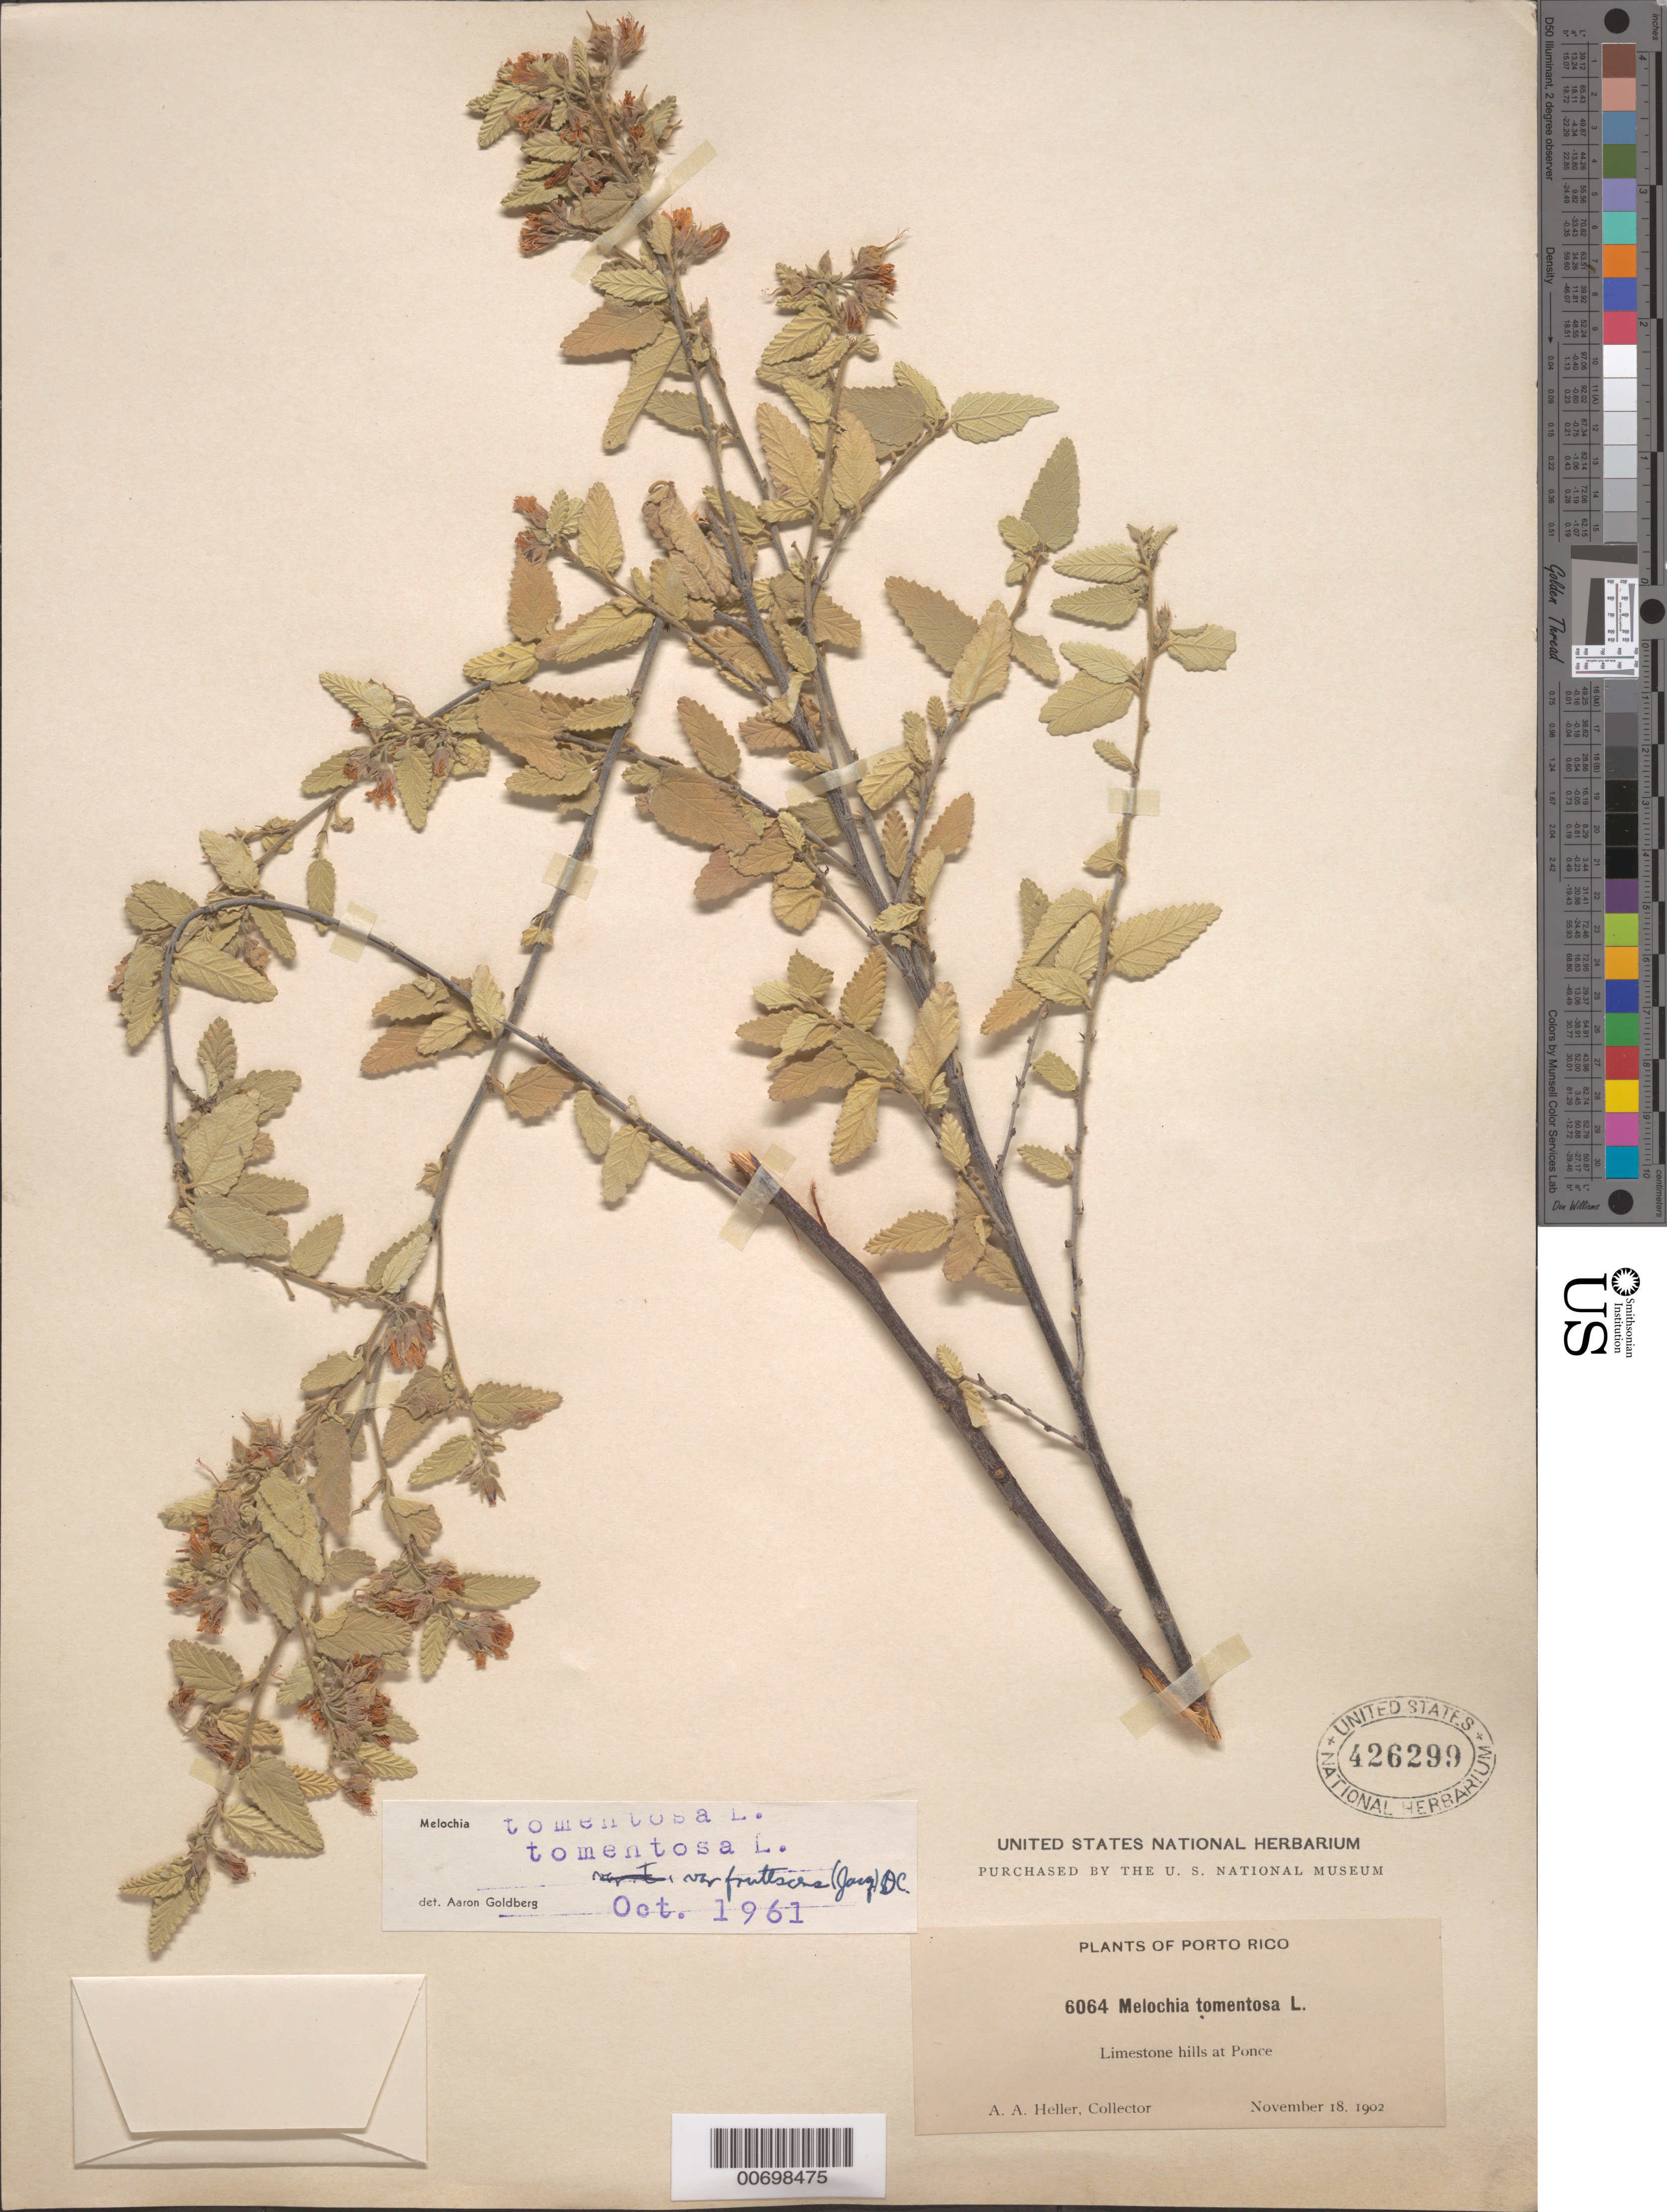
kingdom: Plantae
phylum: Tracheophyta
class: Magnoliopsida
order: Malvales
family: Malvaceae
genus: Melochia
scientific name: Melochia tomentosa var. frutescens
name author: DC.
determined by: Goldberg, Aaron, (US), NMNH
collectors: A. A. Heller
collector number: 6064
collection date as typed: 18 Nov 1902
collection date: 1902-11-18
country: Puerto Rico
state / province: Ponce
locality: Ponce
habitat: Limestone hills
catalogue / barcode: US 426299